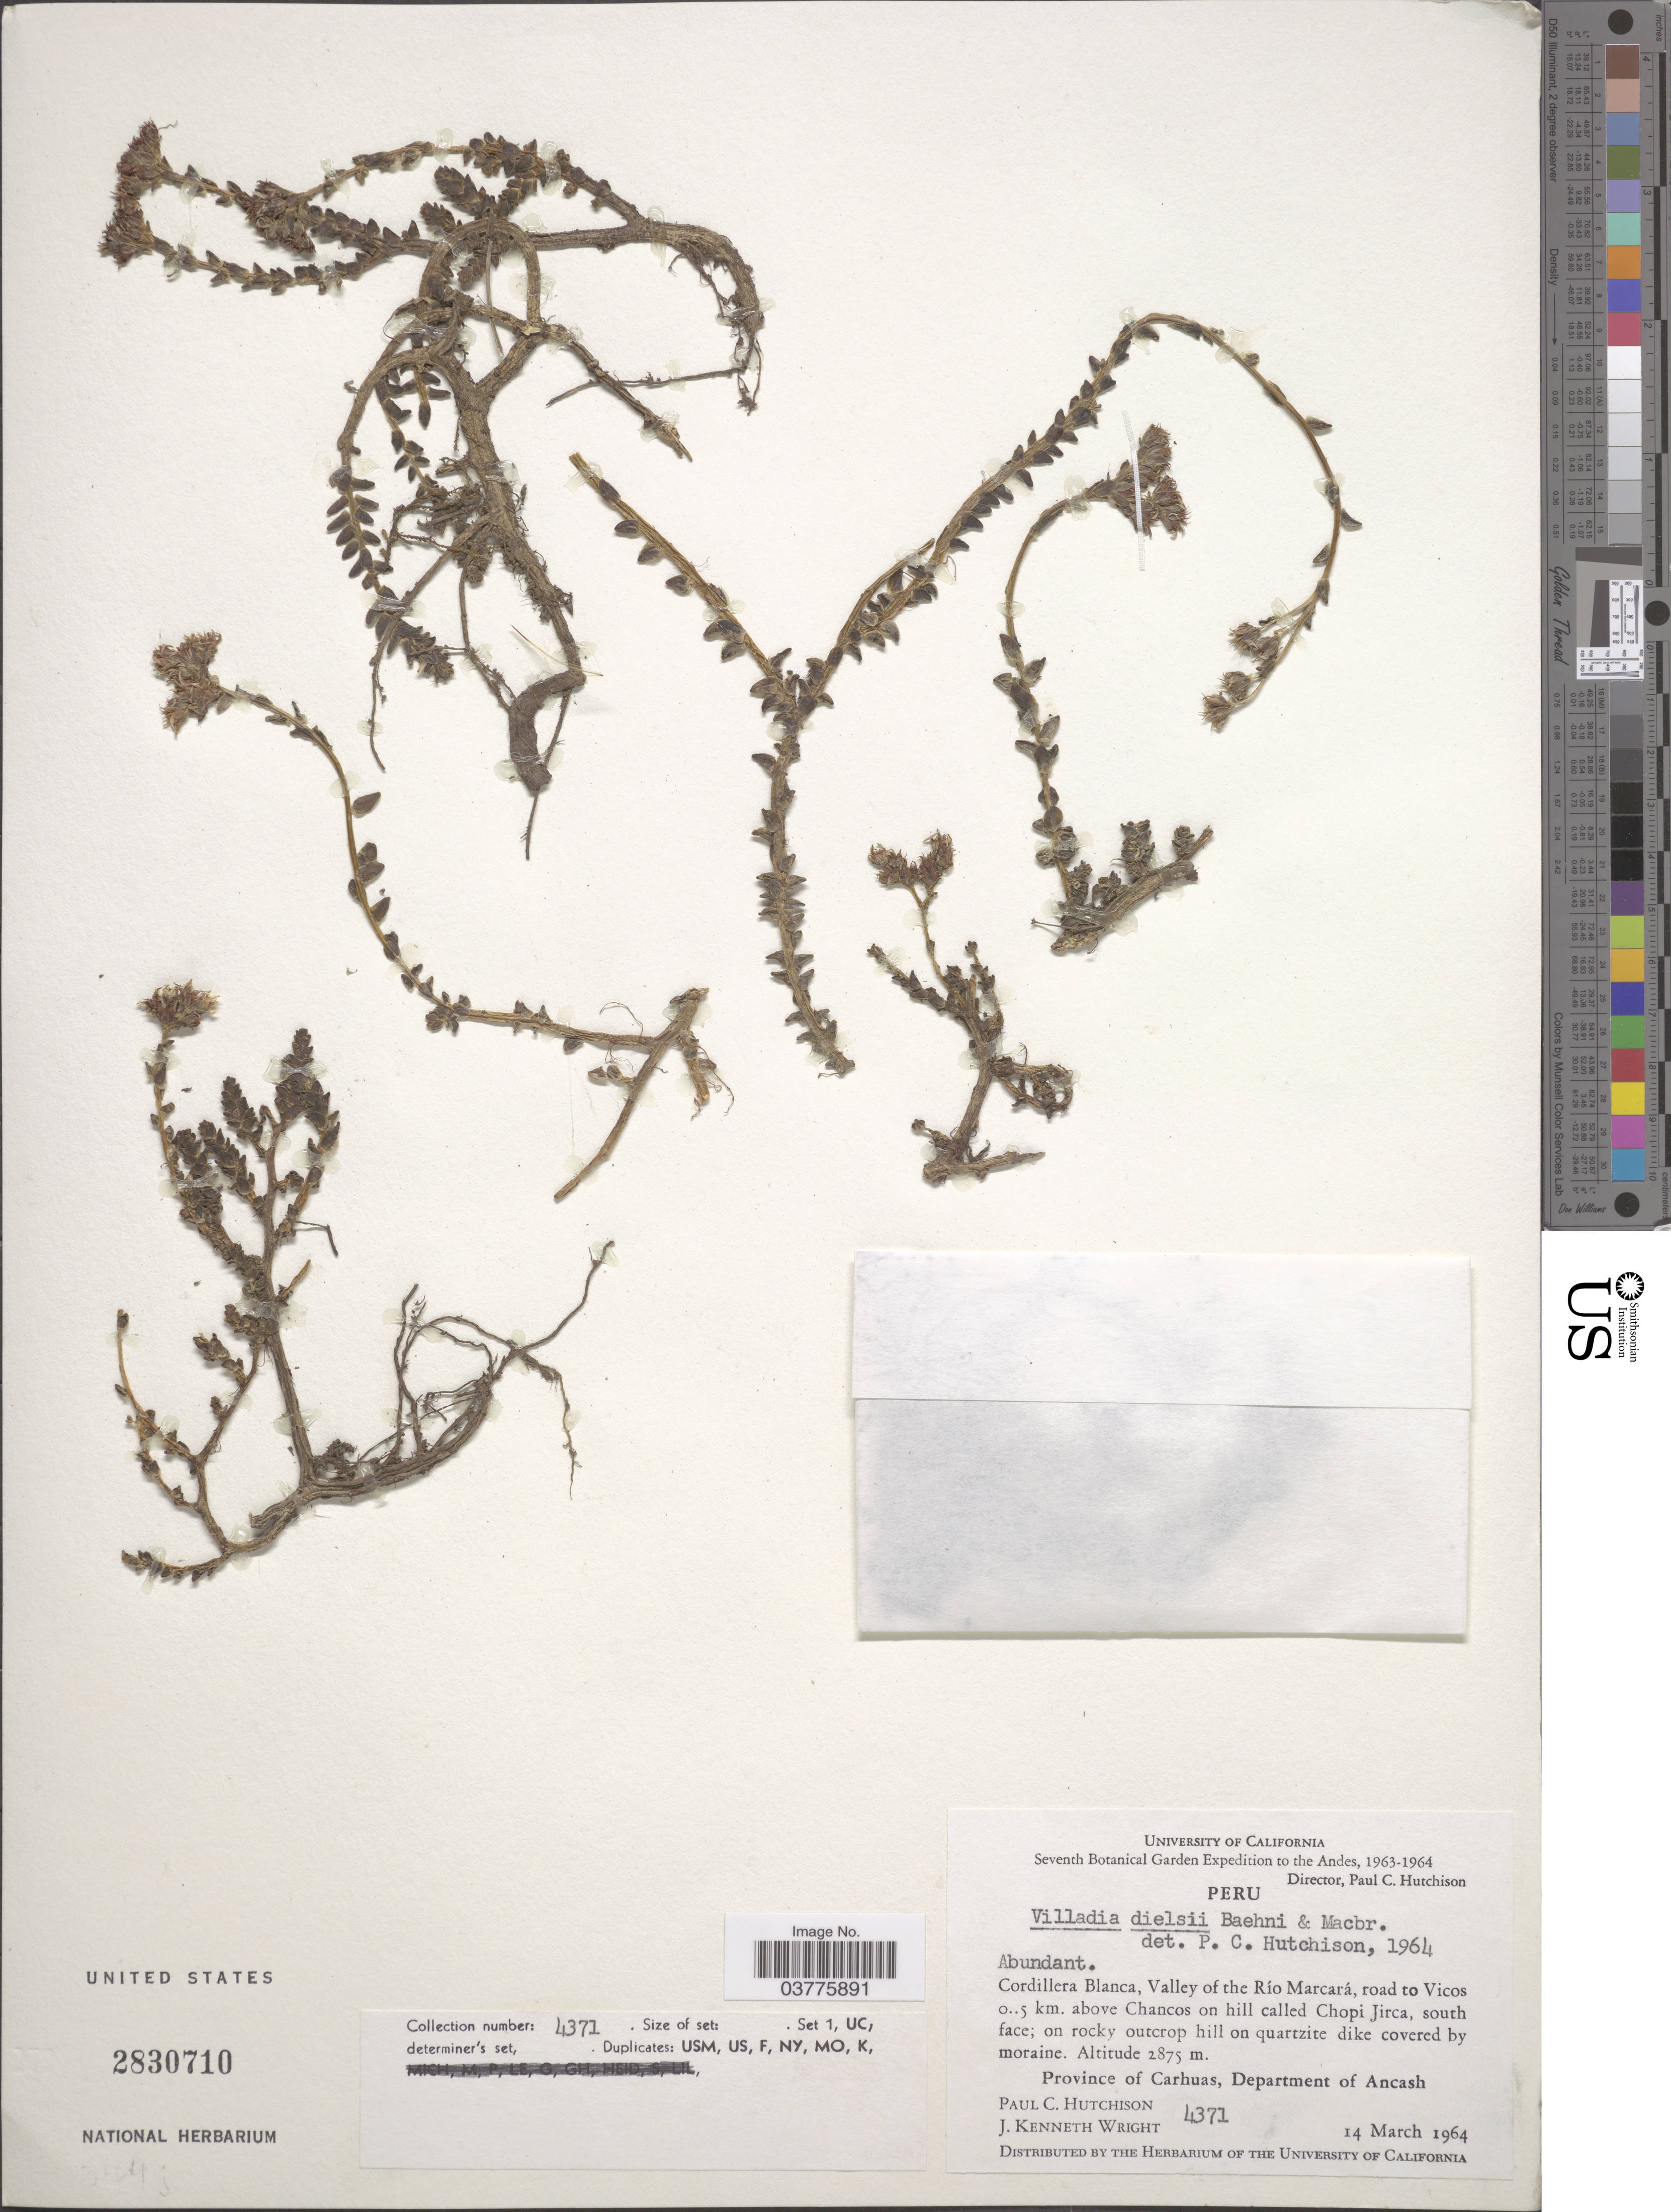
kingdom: Plantae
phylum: Tracheophyta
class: Magnoliopsida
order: Saxifragales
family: Crassulaceae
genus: Sedum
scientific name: Sedum reniforme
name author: (H. Jacobsen) Thiede & 't Hart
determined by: Pino, Guillermo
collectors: P. C. Hutchison & J. K. Wright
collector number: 4371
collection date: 1964-03-14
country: Peru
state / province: Ancash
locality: The Andes. Cordillera Blanca, Valley of the Río Marcará, road to Vicos 0..5 km. above Chancos on hill called Chopi Jirca, south face. Province of Carhuas, Department of Ancash.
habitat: on rocky outcrop hill on quartzite dike covered by moraine.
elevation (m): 2875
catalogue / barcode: US 2830710